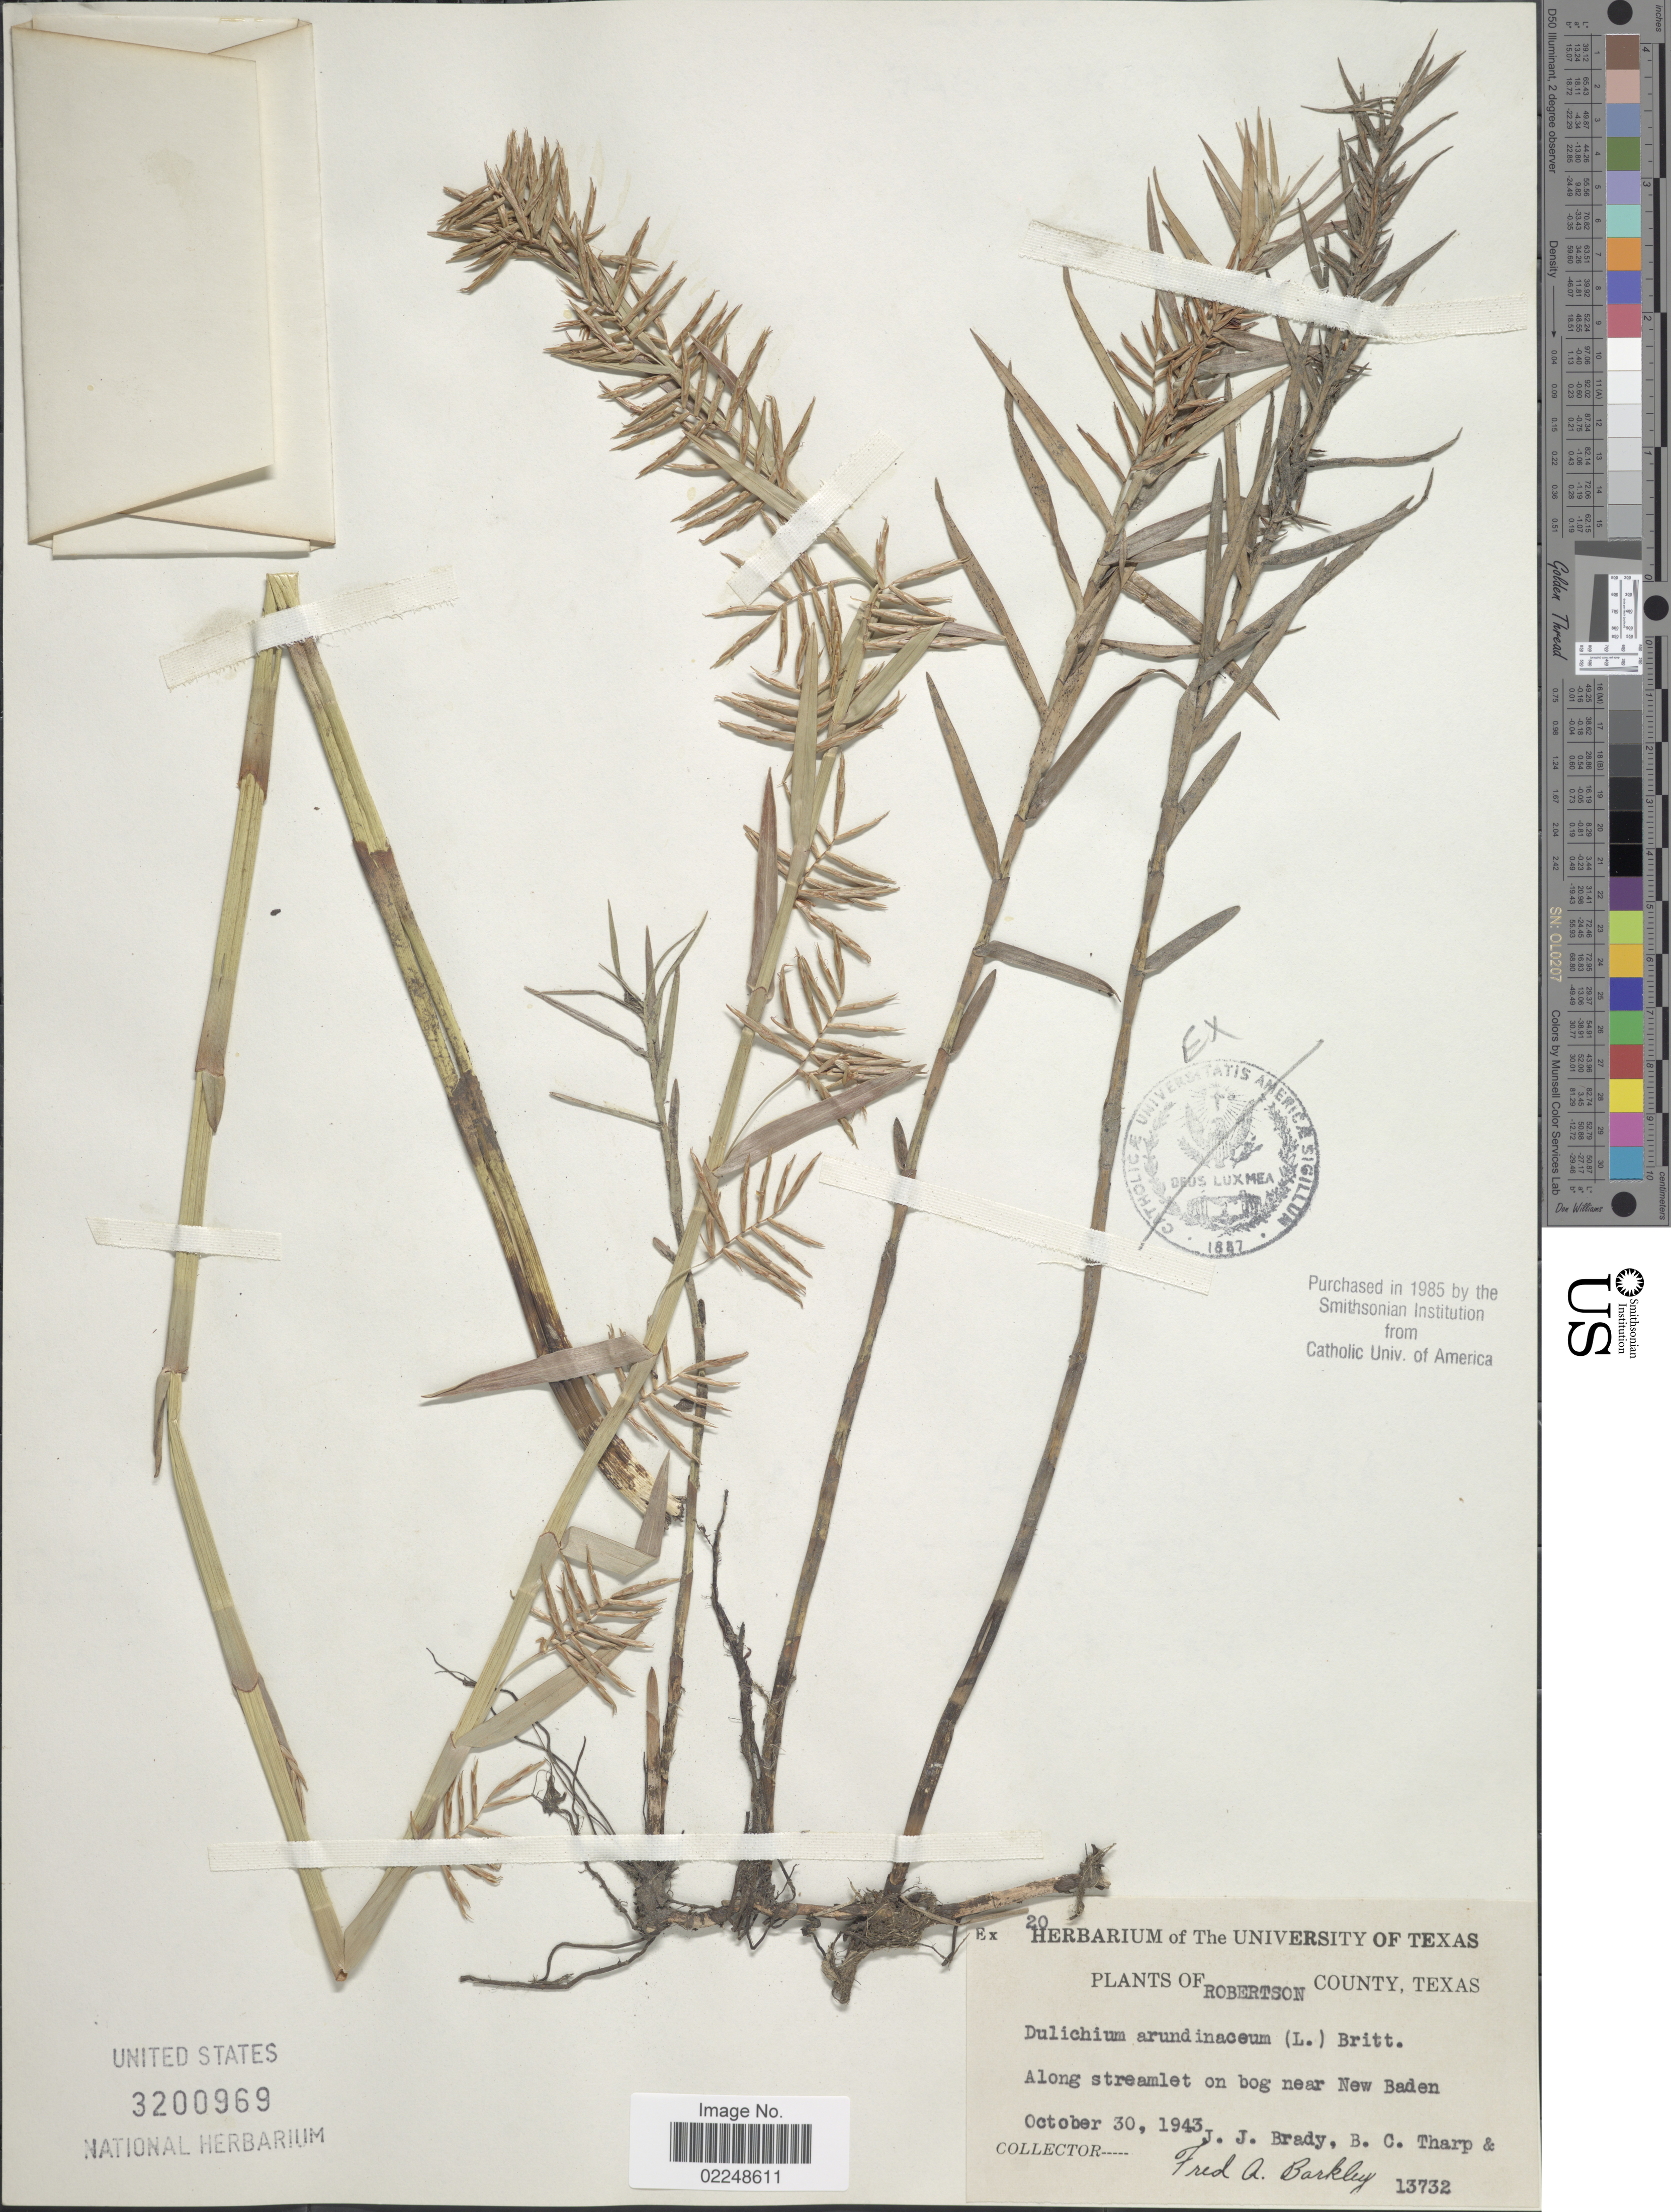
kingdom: Plantae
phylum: Tracheophyta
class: Liliopsida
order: Poales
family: Cyperaceae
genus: Dulichium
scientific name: Dulichium arundinaceum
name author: (L.) Britton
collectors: J. Brady, B. C. Tharp & F. A. Barkley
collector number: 13732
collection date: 1943-10-30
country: United States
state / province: Texas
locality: Robertson County, Along streamlet on bog near New Baden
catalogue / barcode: US 3200969